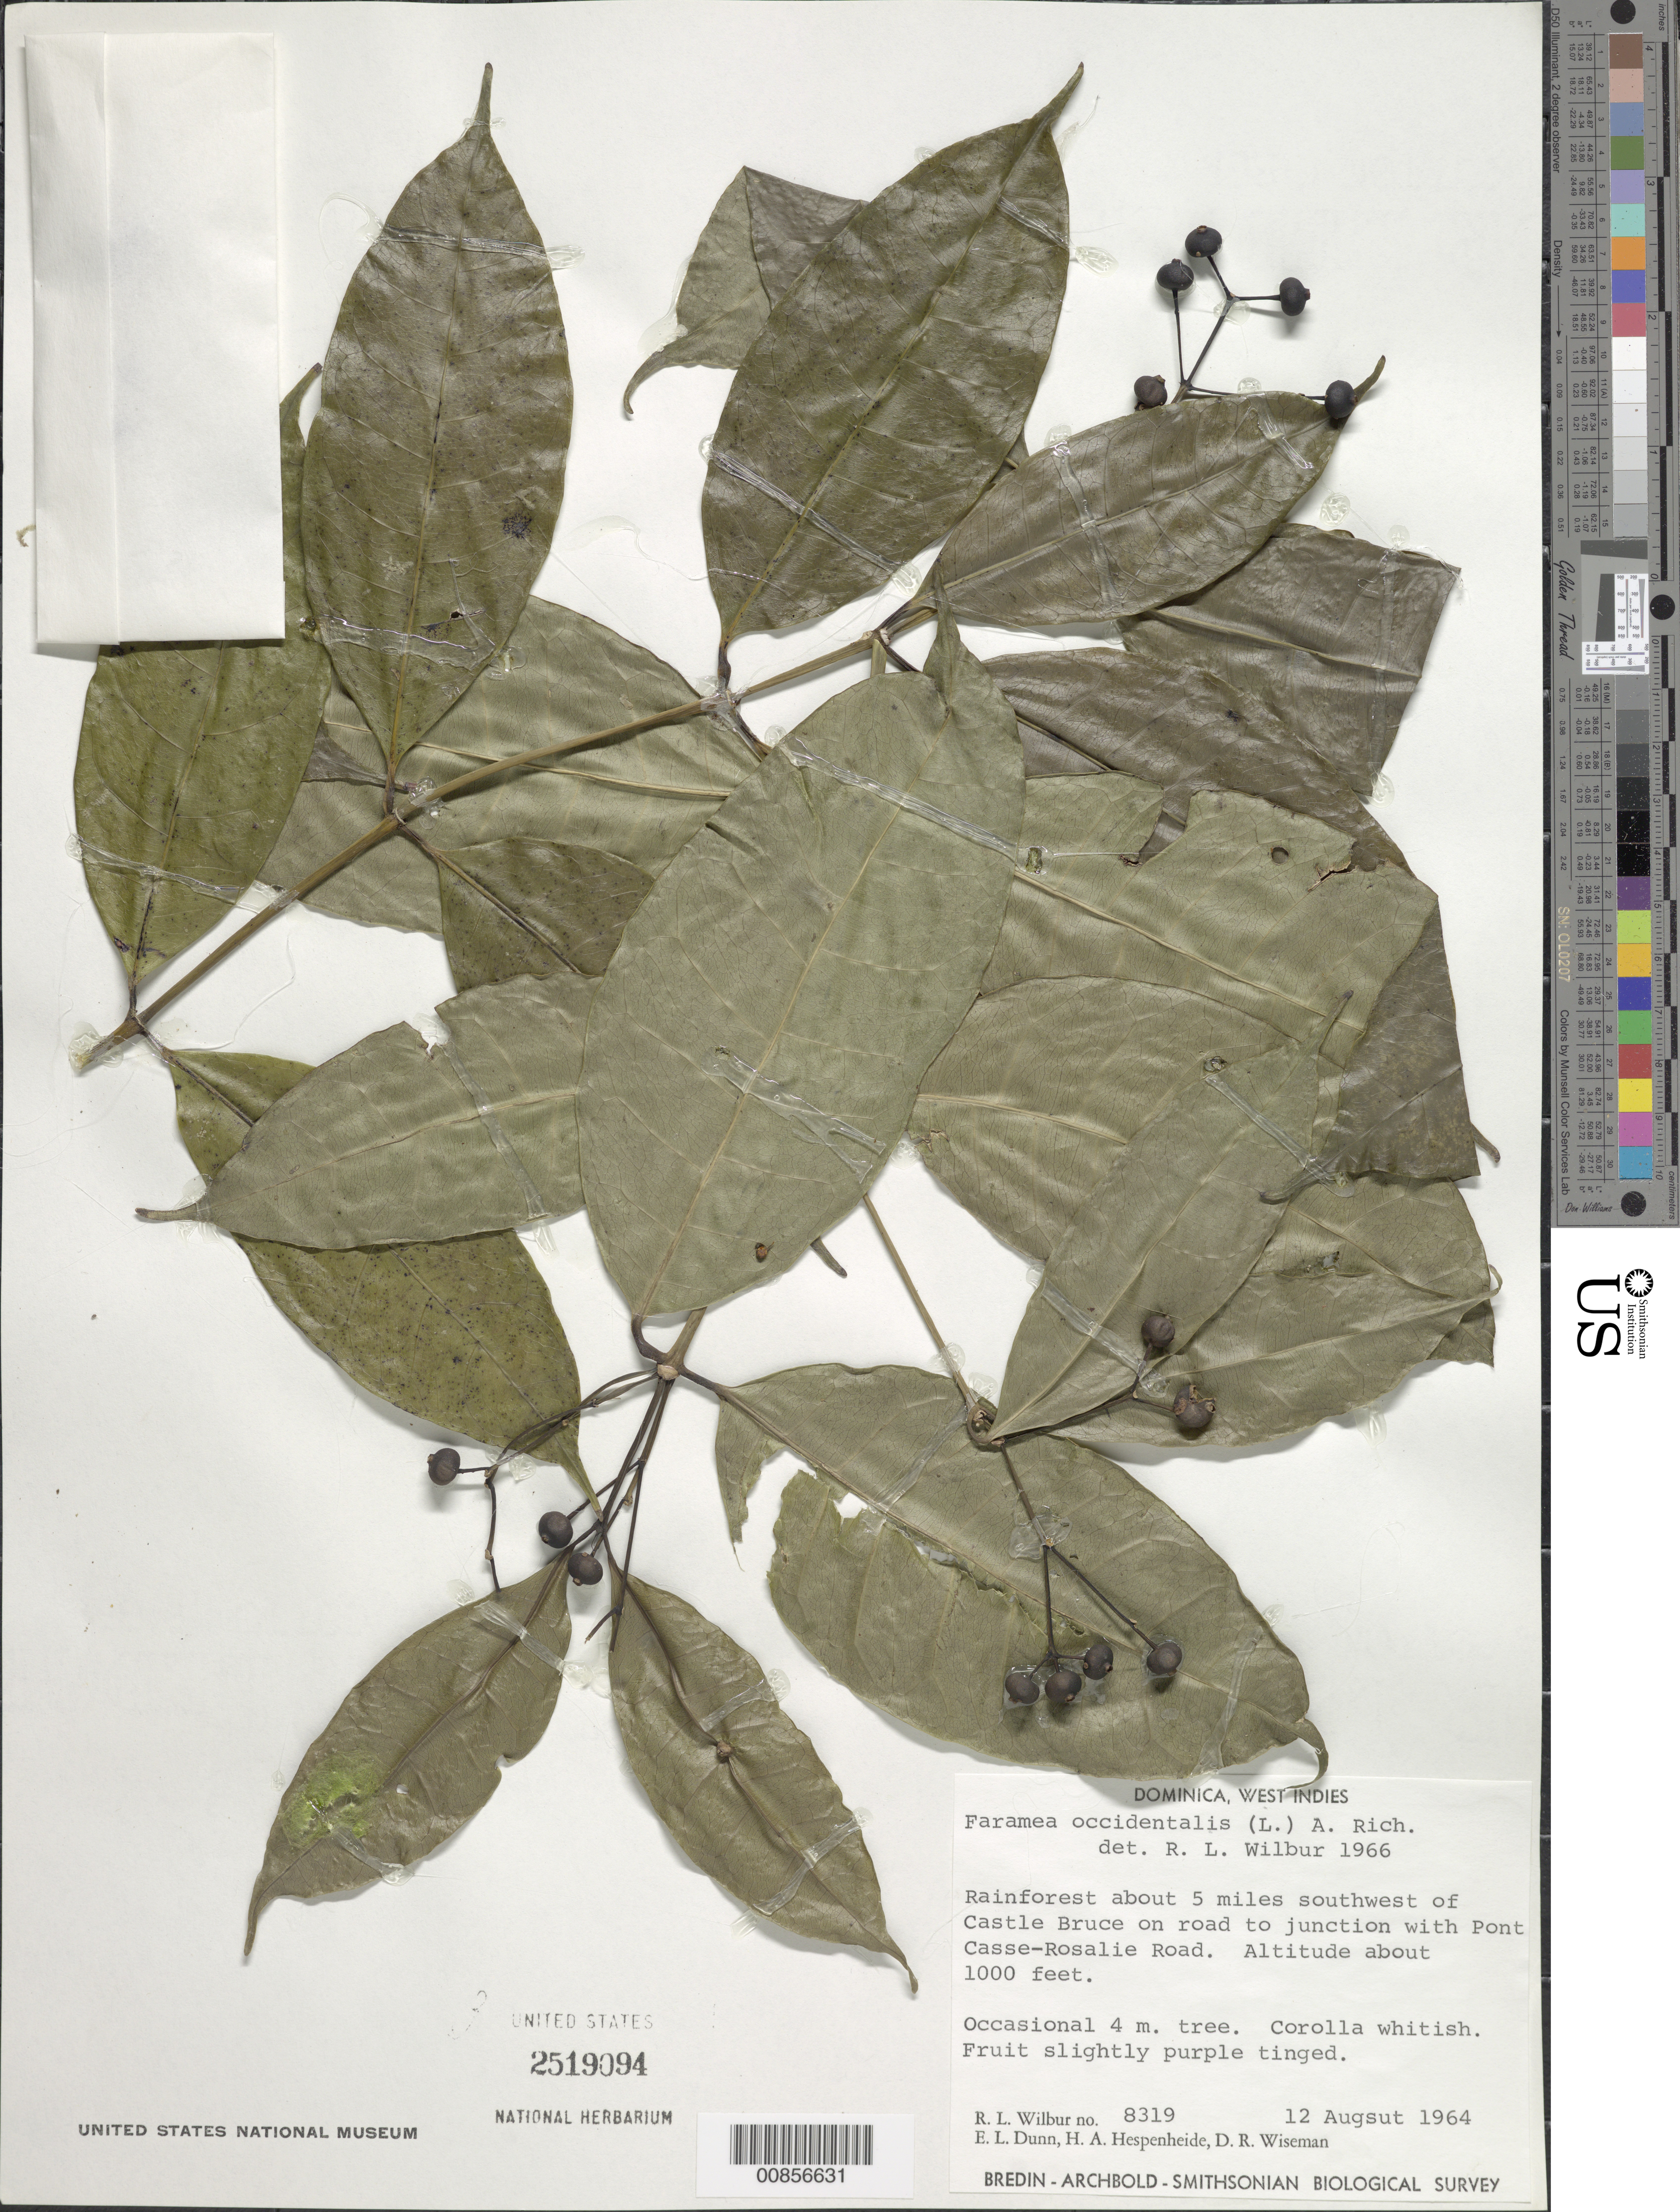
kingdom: Plantae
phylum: Tracheophyta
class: Magnoliopsida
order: Gentianales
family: Rubiaceae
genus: Faramea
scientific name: Faramea occidentalis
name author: (L.) A. Rich.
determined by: Wilbur, R. L.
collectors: R. L. Wilbur, E. Dunn, H. A. Hespenheide & D. R. Wiseman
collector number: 8319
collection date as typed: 12 Aug 1964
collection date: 1964-08-12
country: Dominica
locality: About 5 miles southwest of Castle Bruce, on road to junction with Pont Casse-Rosalie Road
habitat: Rainforest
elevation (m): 305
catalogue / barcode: US 2519094